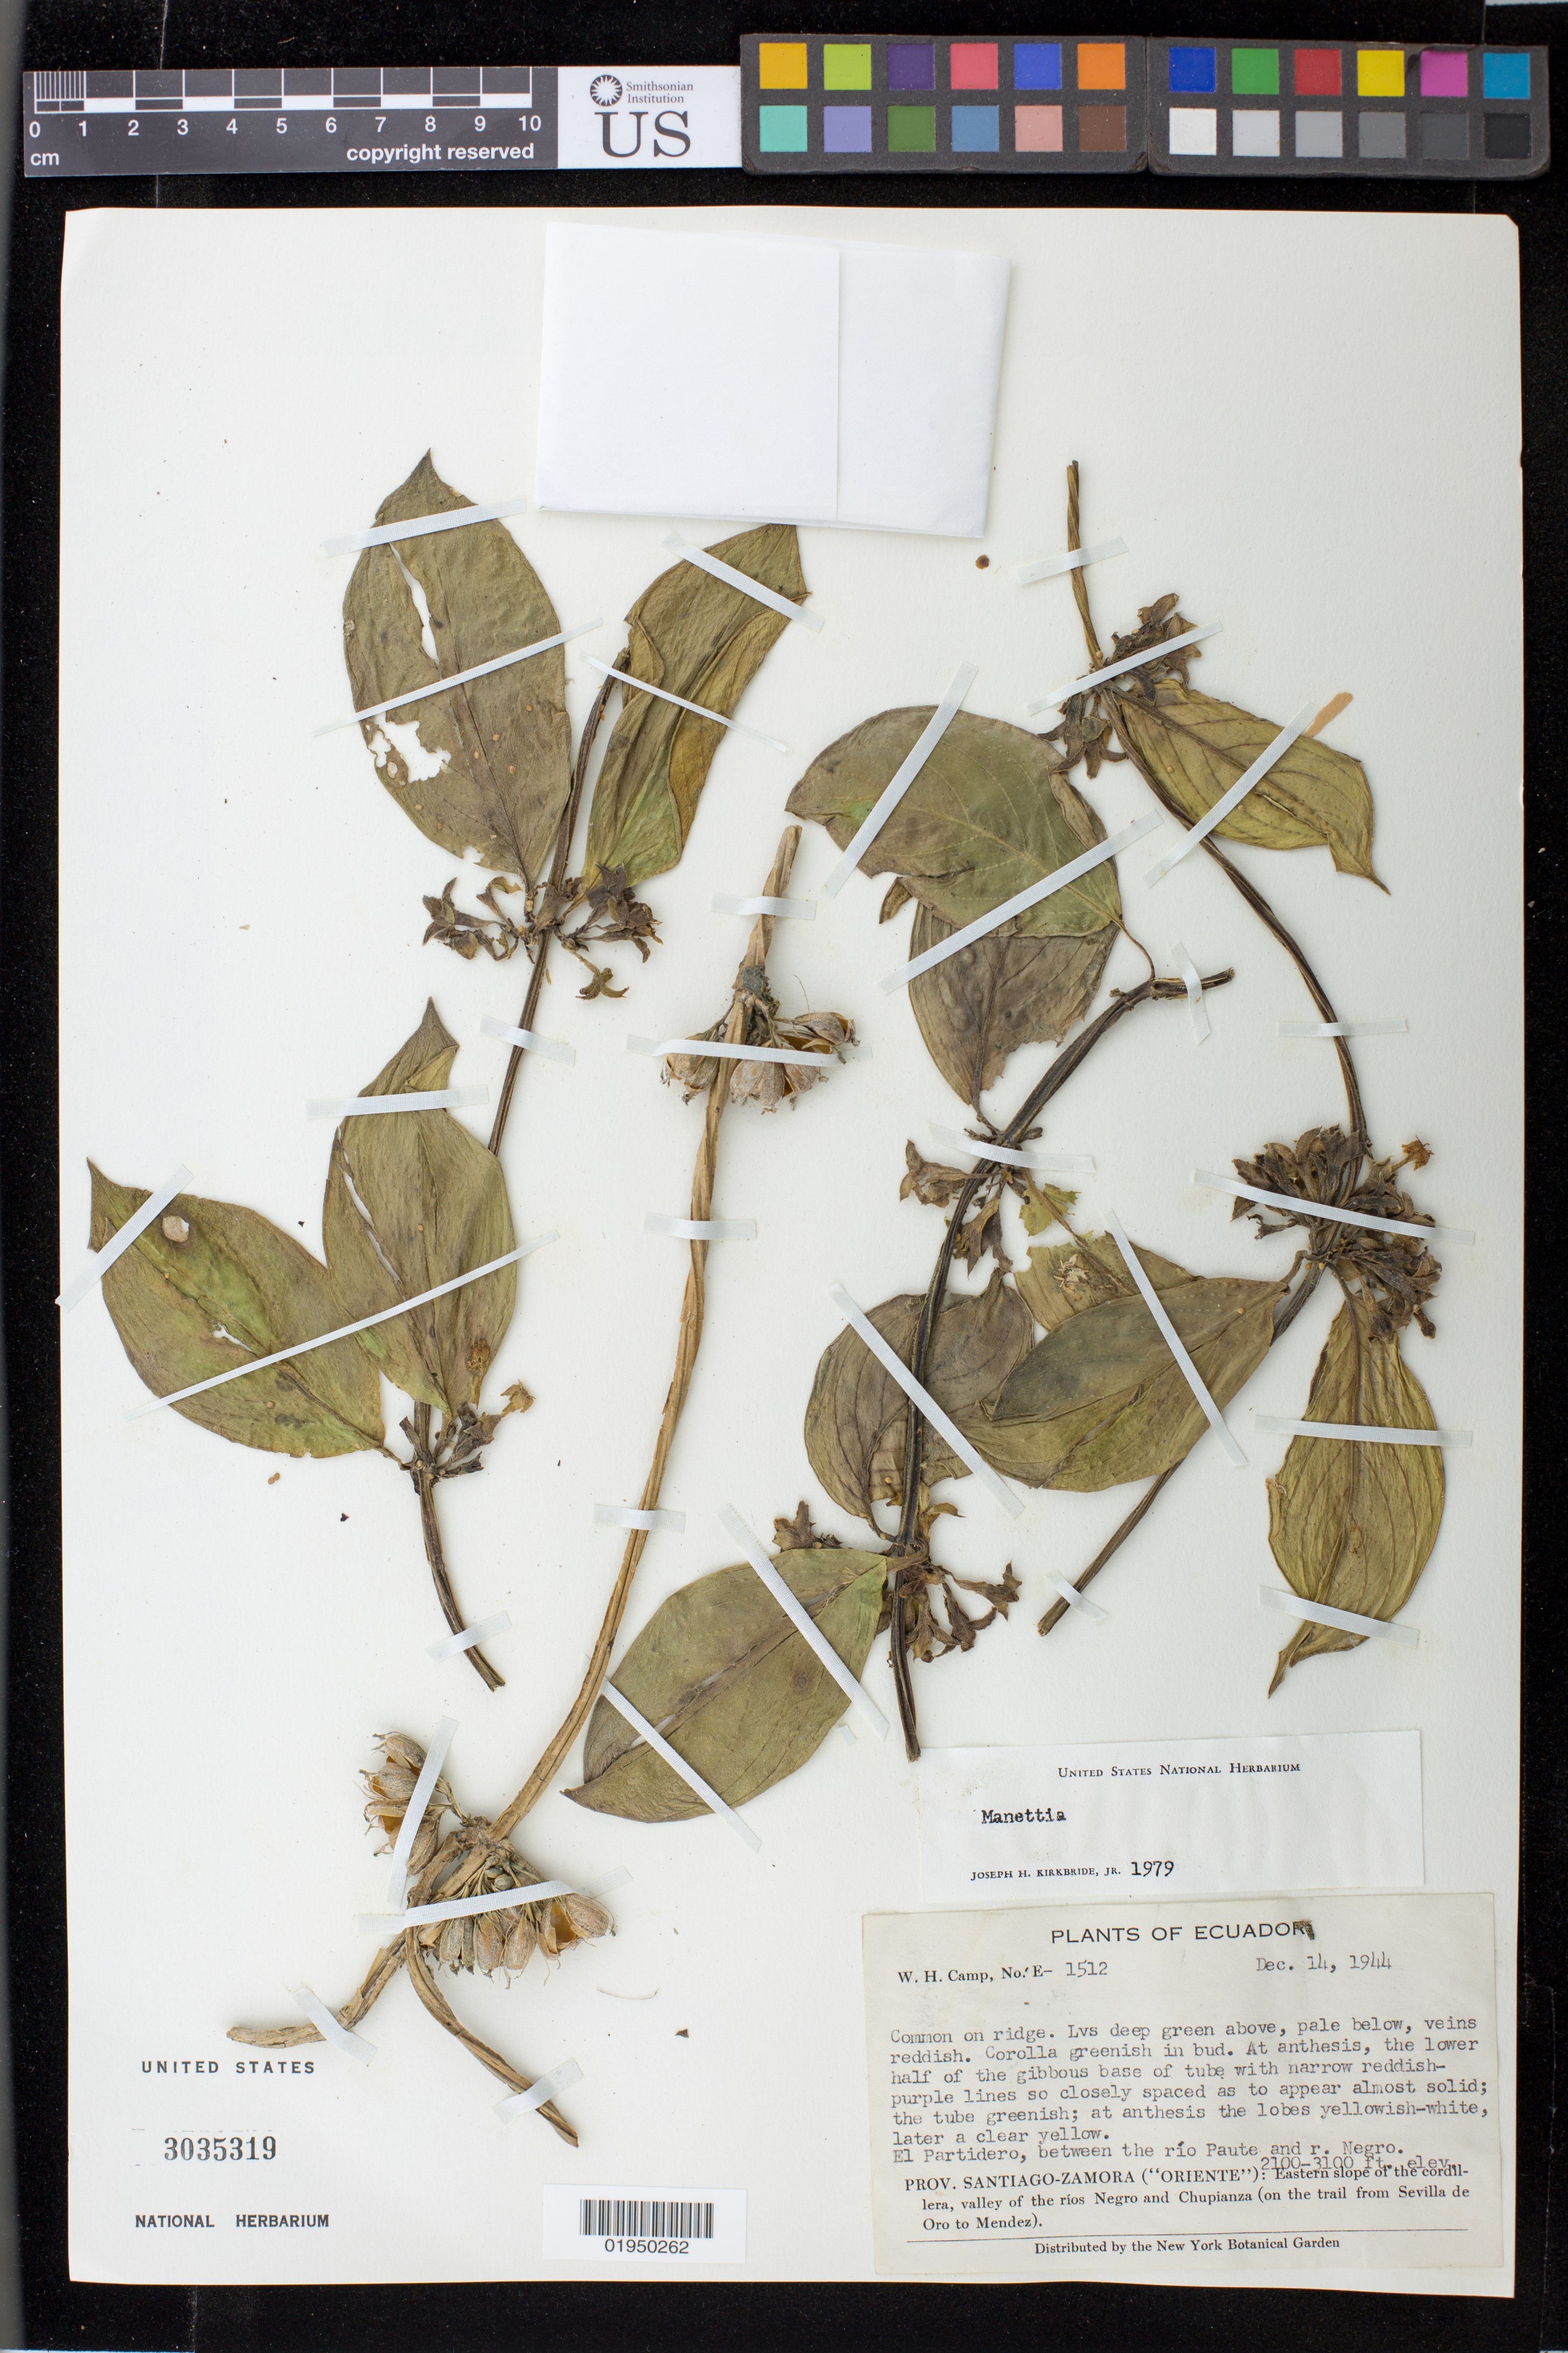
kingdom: Plantae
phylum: Tracheophyta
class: Magnoliopsida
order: Gentianales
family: Rubiaceae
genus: Manettia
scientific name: Manettia sp.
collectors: W. H. Camp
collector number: E-1512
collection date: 1944-12-14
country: Ecuador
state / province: Morona-Santiago / Zamora-Chinchipe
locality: El Partidero, between the rio and r. Negro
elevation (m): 640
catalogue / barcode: US 3035319